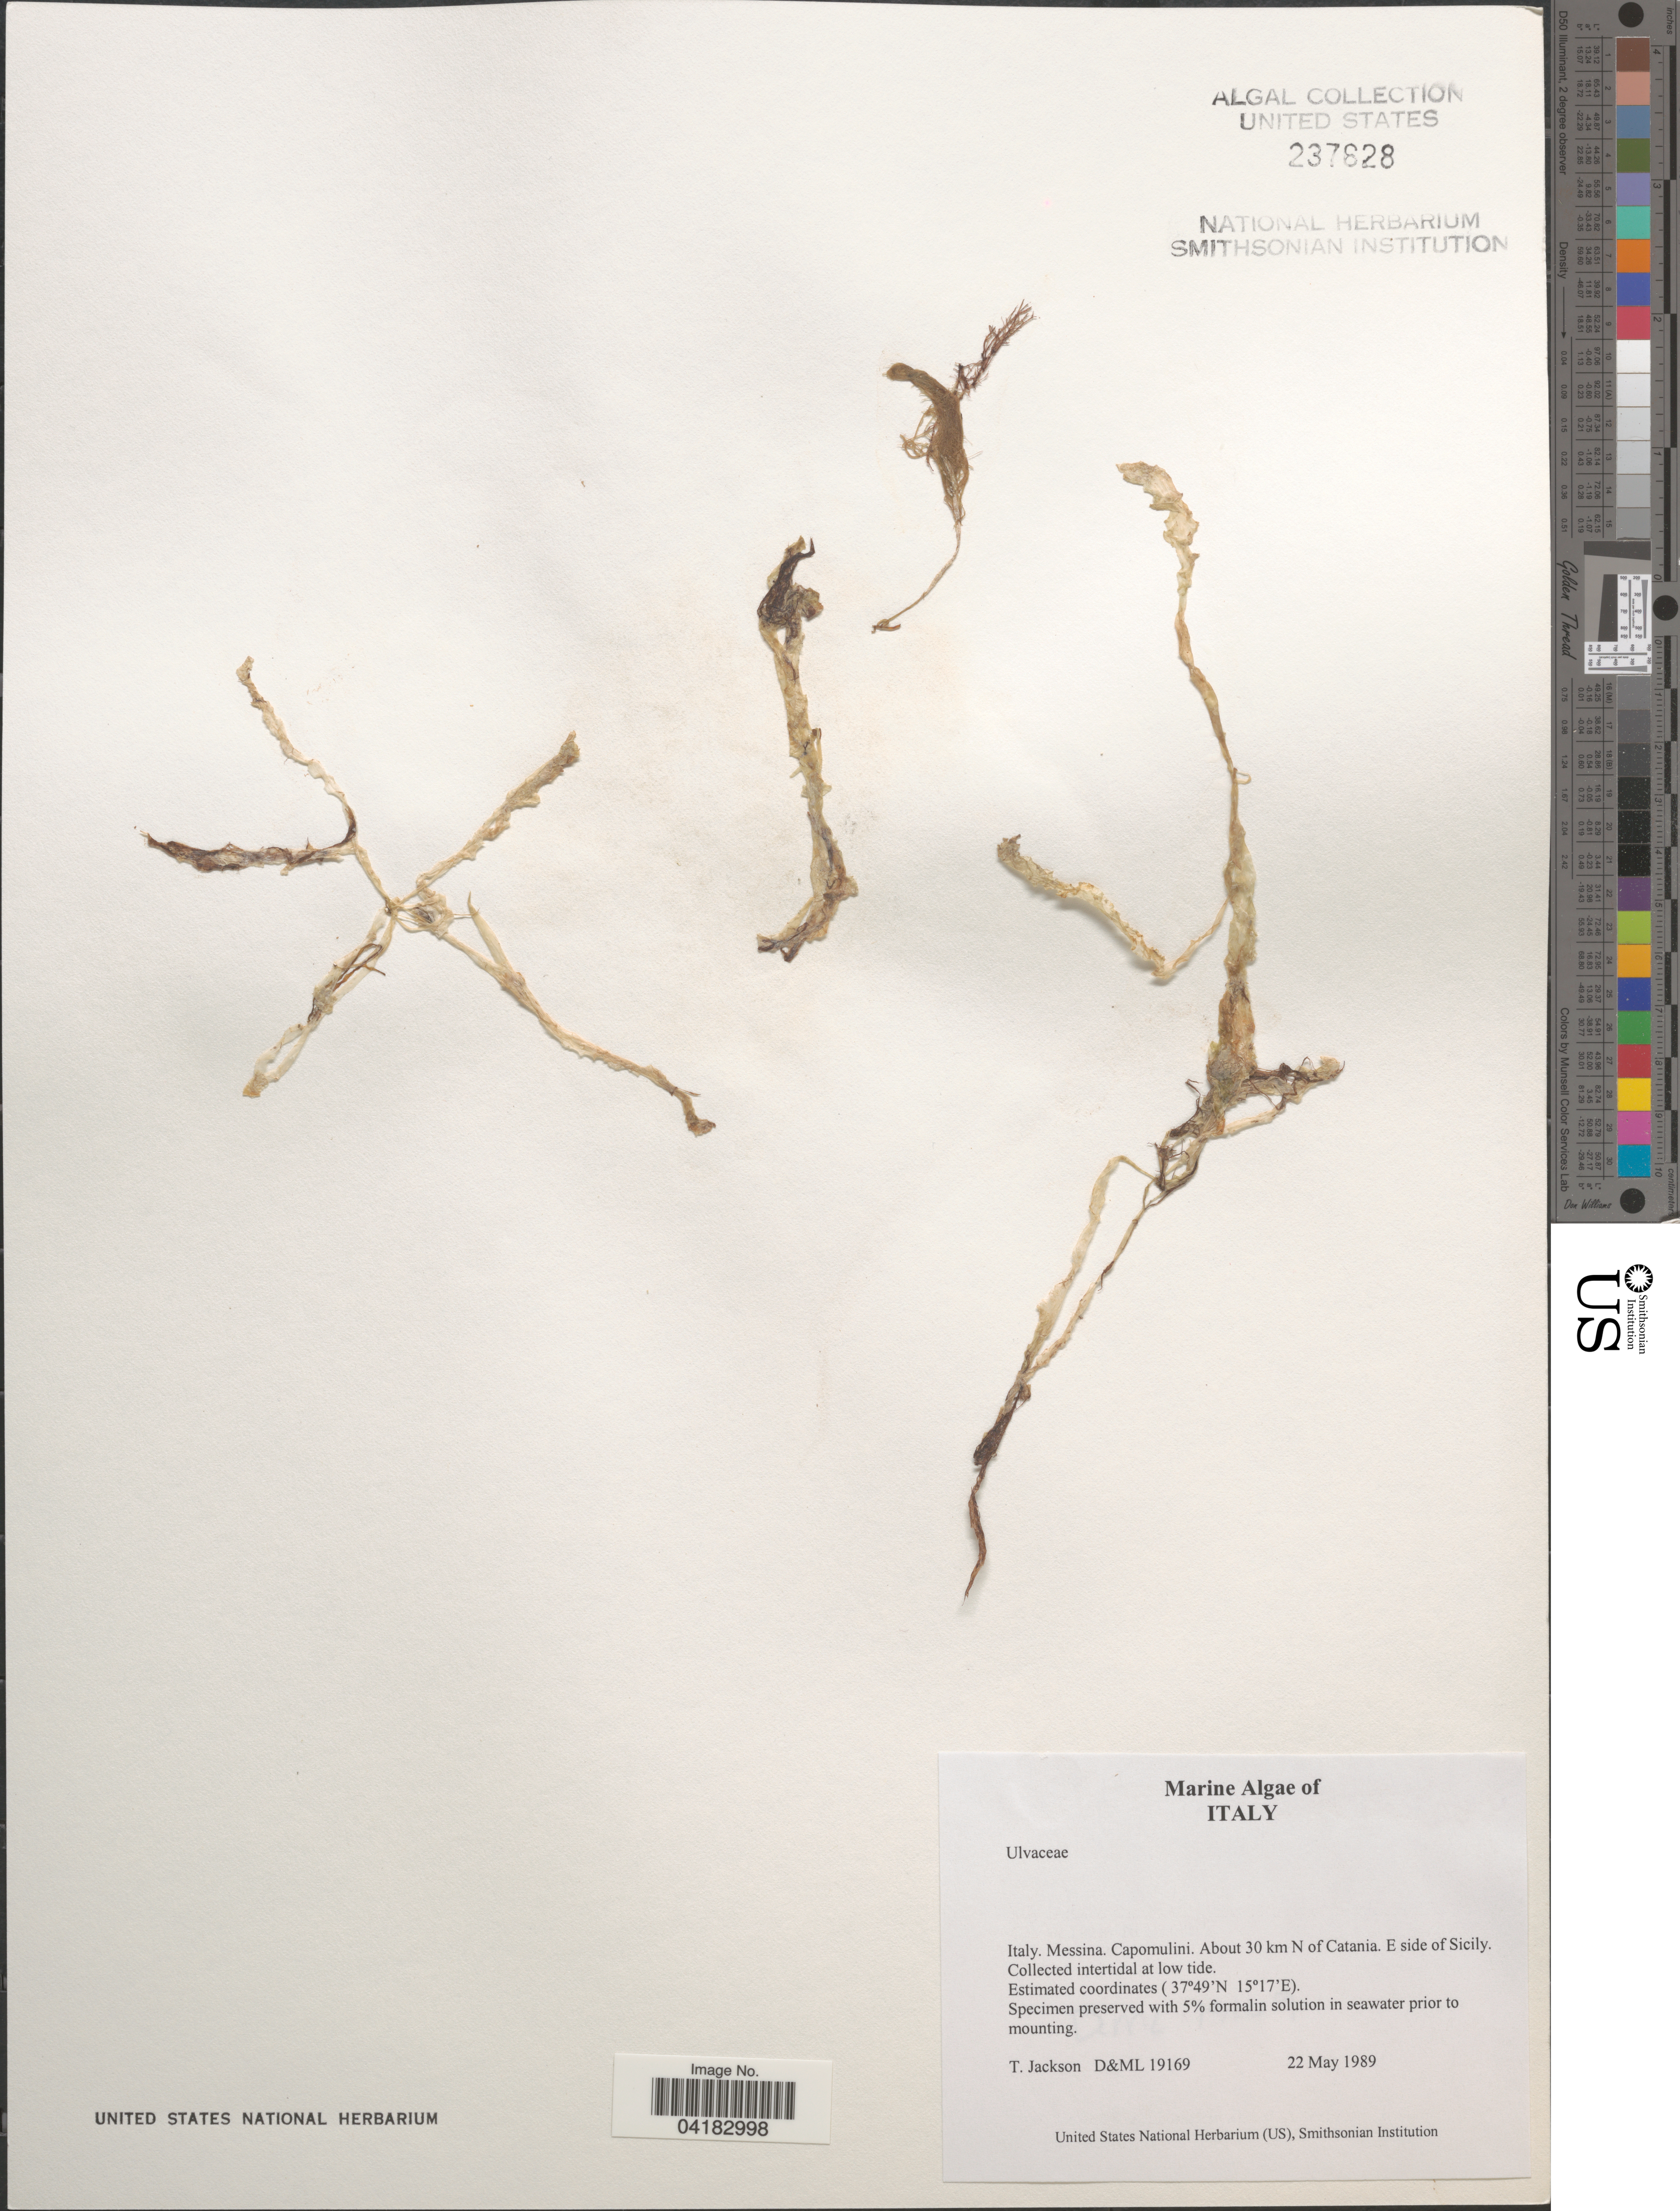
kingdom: Plantae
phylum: Chlorophyta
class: Ulvophyceae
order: Ulvales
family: Ulvaceae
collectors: T. Jackson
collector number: D&ML19169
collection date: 1989-05-22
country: Italy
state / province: Siciliana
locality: Messina. Capomulini. About 30 km N of Catania. E side of Sicily.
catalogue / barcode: US 237628